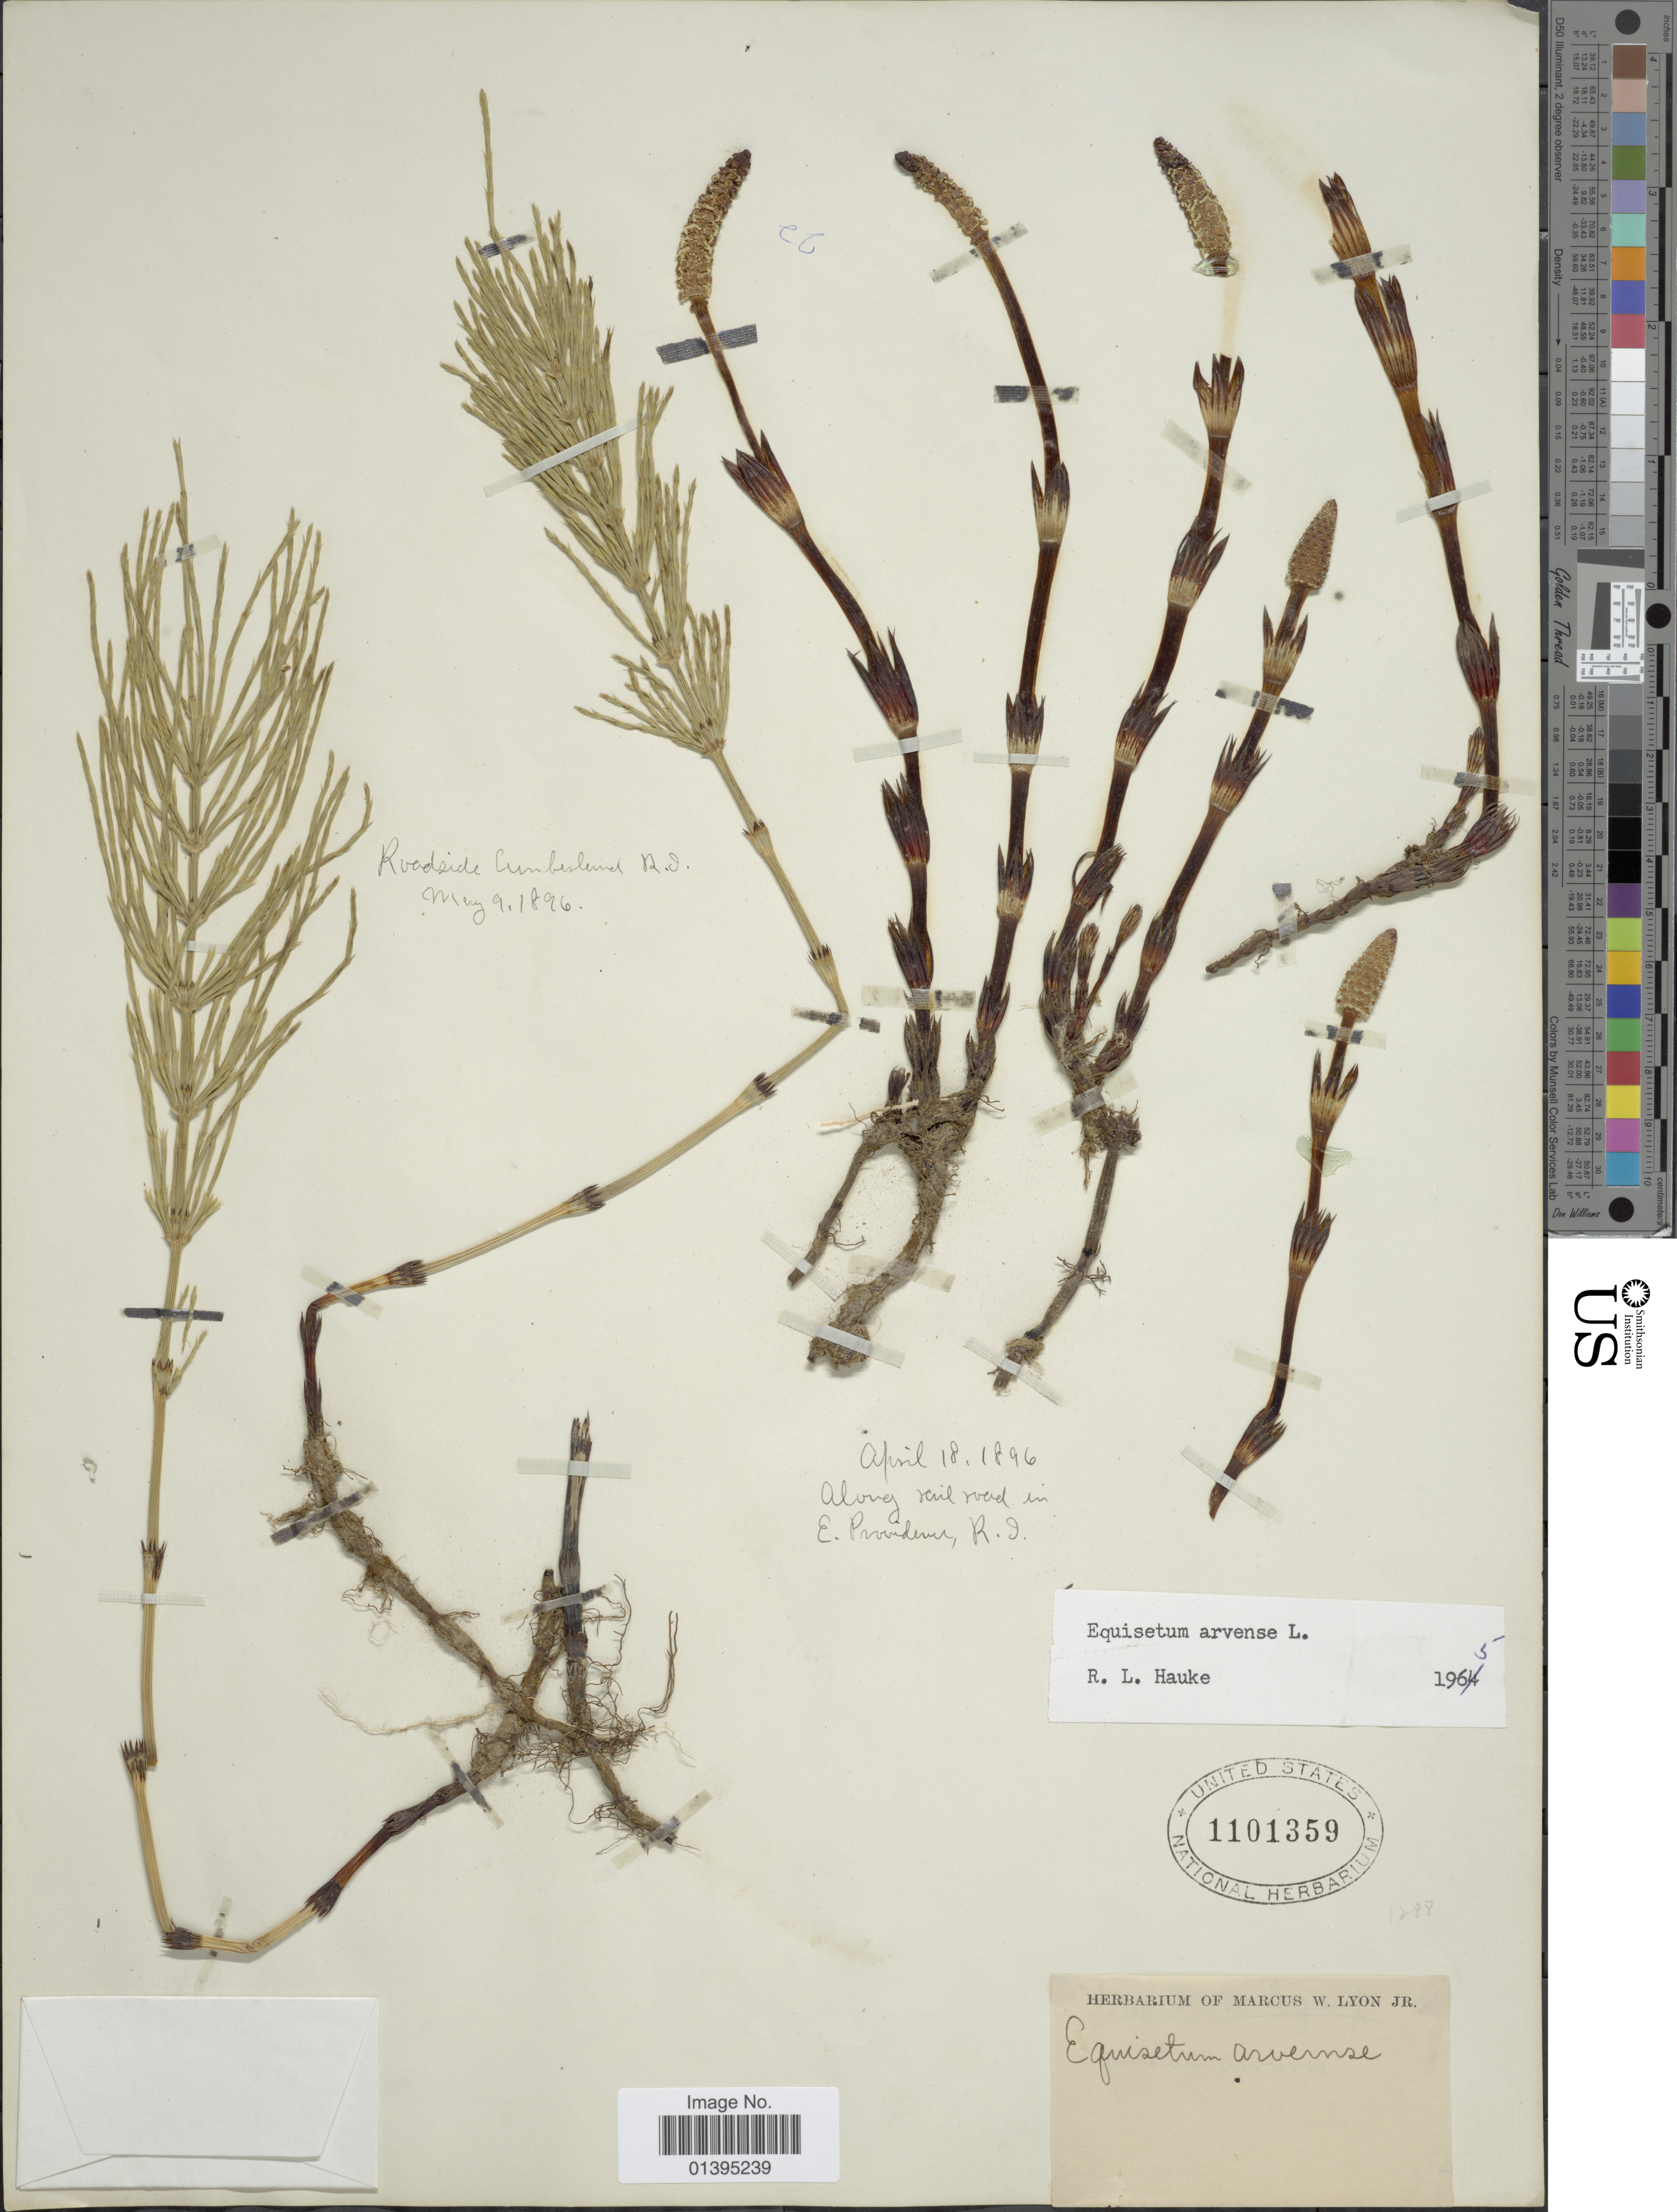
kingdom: Plantae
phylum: Tracheophyta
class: Polypodiopsida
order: Equisetales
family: Equisetaceae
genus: Equisetum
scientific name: Equisetum arvense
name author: L.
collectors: M. Lyon Jr.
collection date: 1896-04-18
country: United States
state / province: Rhode Island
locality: Along rail road in E. Providence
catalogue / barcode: US 1101359